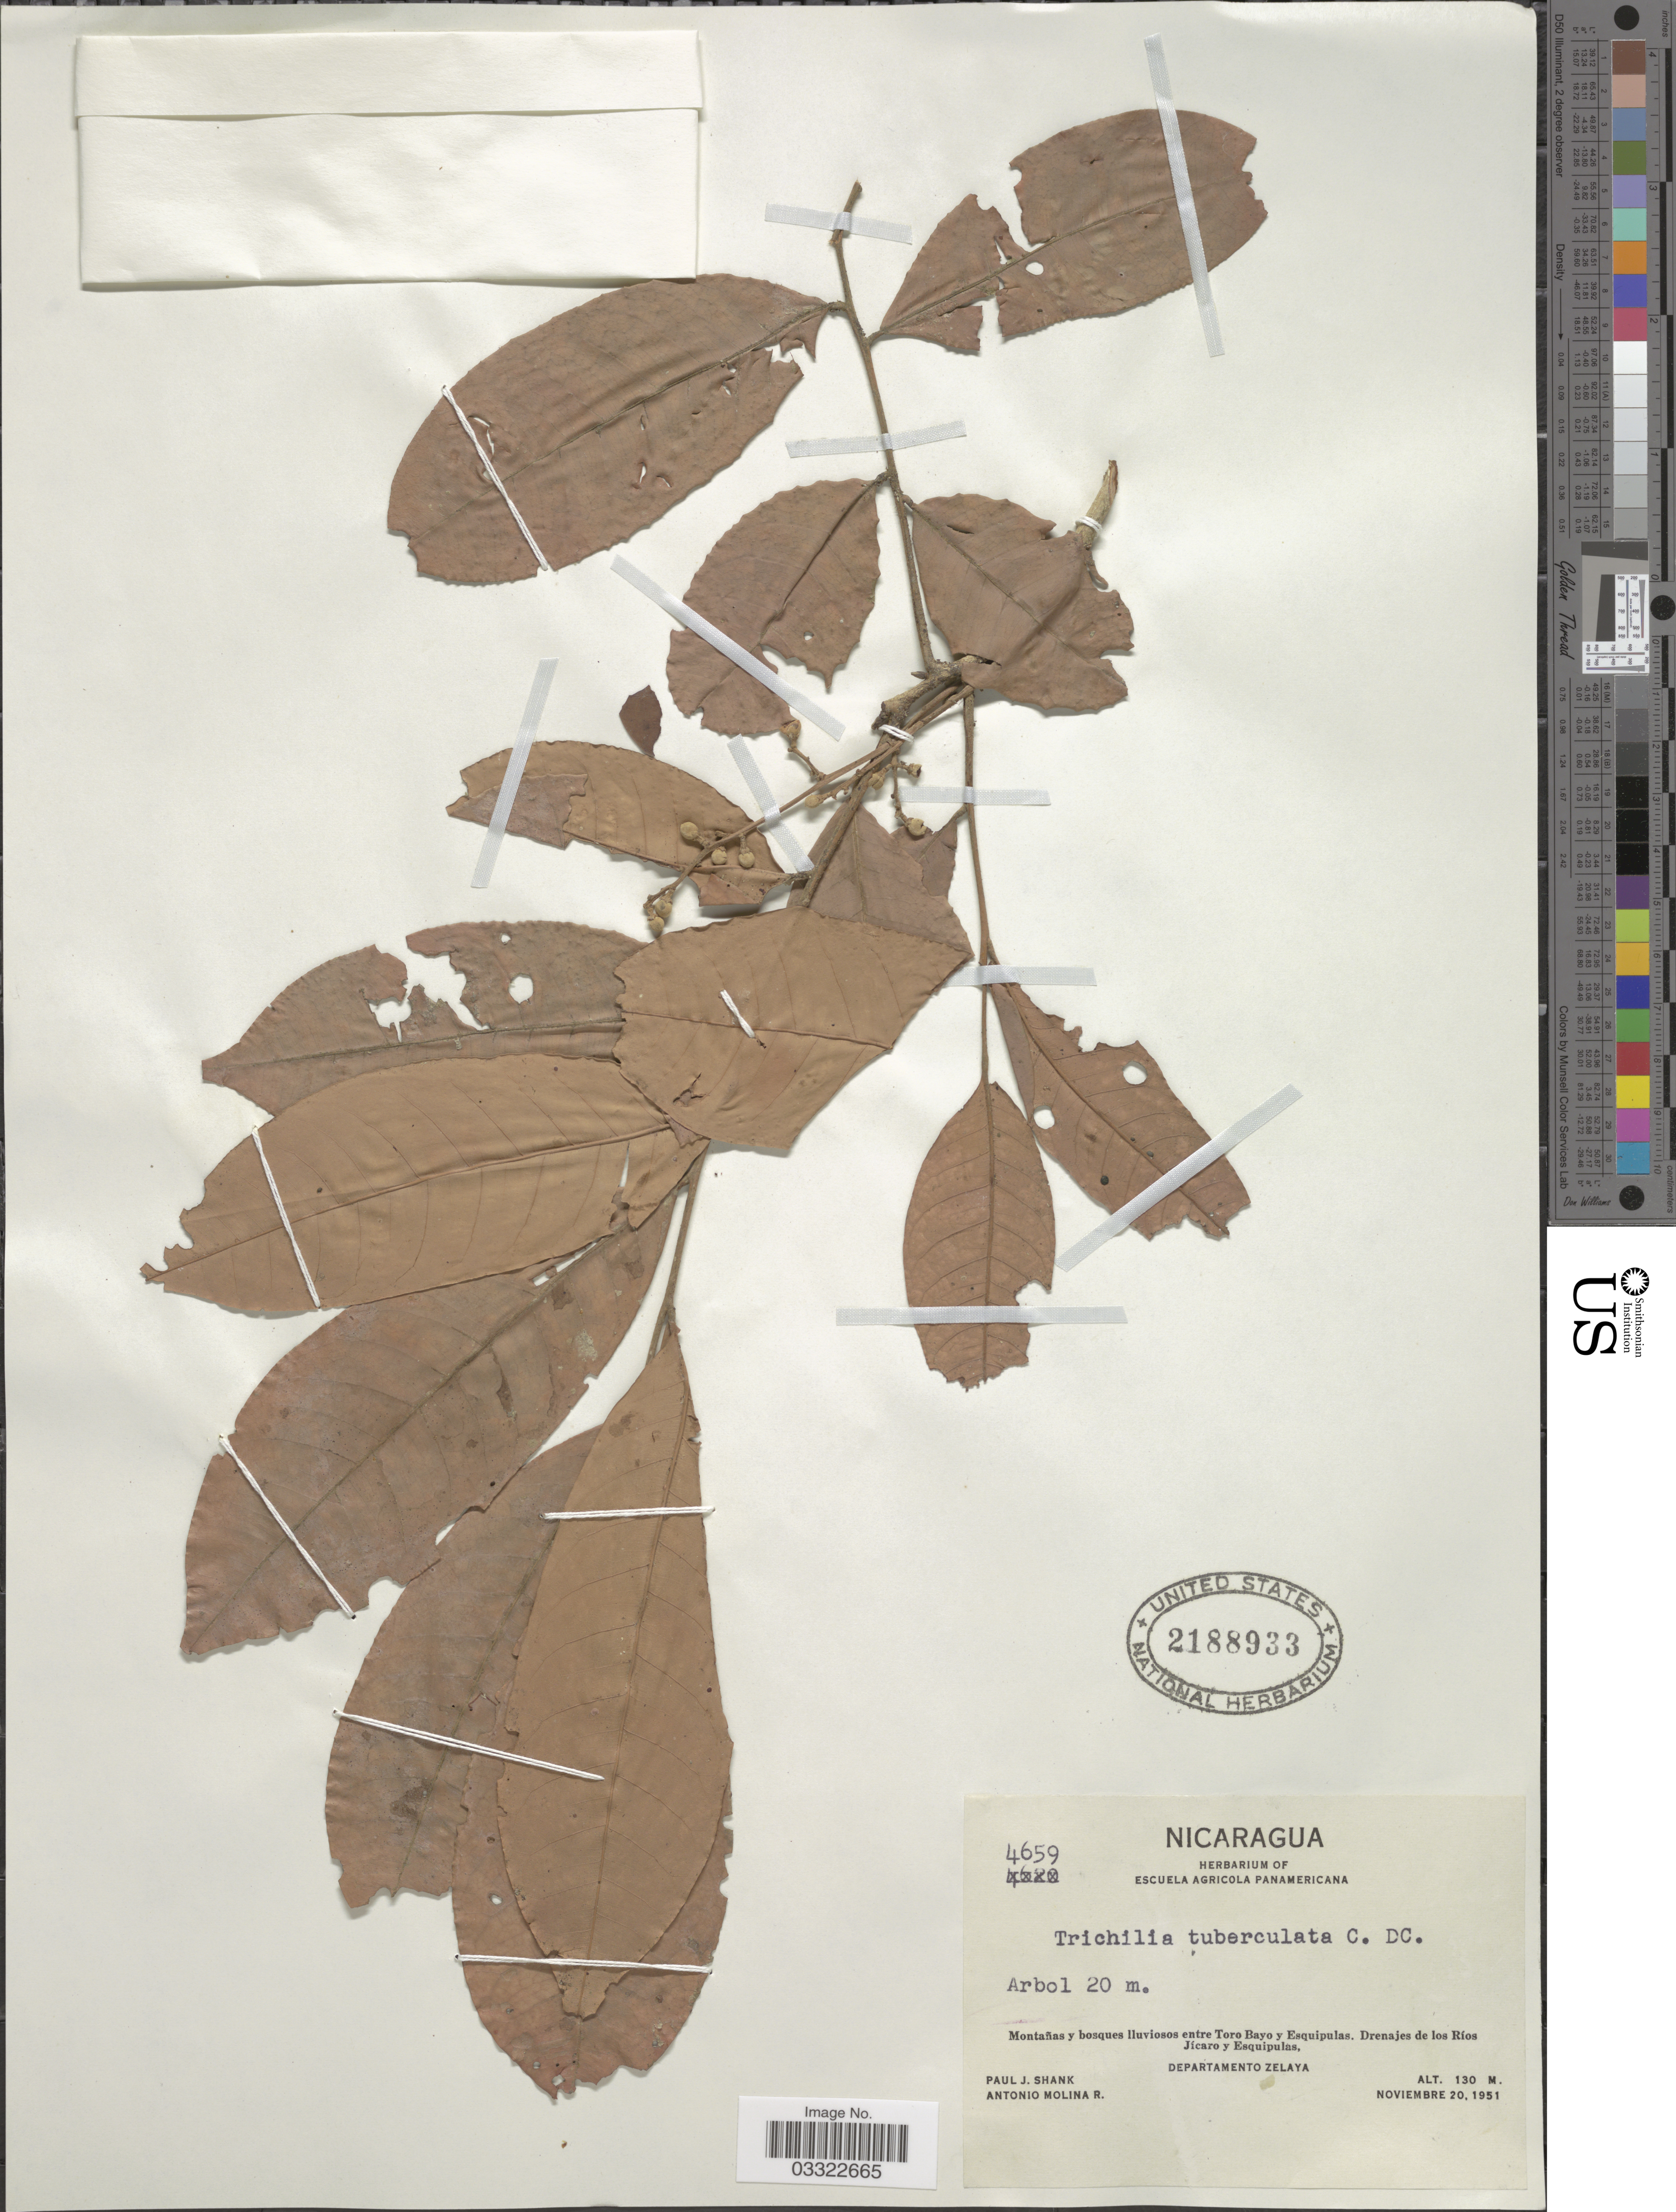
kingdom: Plantae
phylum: Tracheophyta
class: Magnoliopsida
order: Sapindales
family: Meliaceae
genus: Trichilia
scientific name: Trichilia tuberculata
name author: (Triana & Planch.) C. DC.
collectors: P. J. Shank & A. Molina R.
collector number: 4659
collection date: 1951-11-20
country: Nicaragua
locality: Montañas y bosque Iluviosos entre Toro Bayo y Esquipulas. Drenajes de los Ríos Jícaro y Esquipulas, Departamento Zelaya.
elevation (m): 130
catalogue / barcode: US 2188933